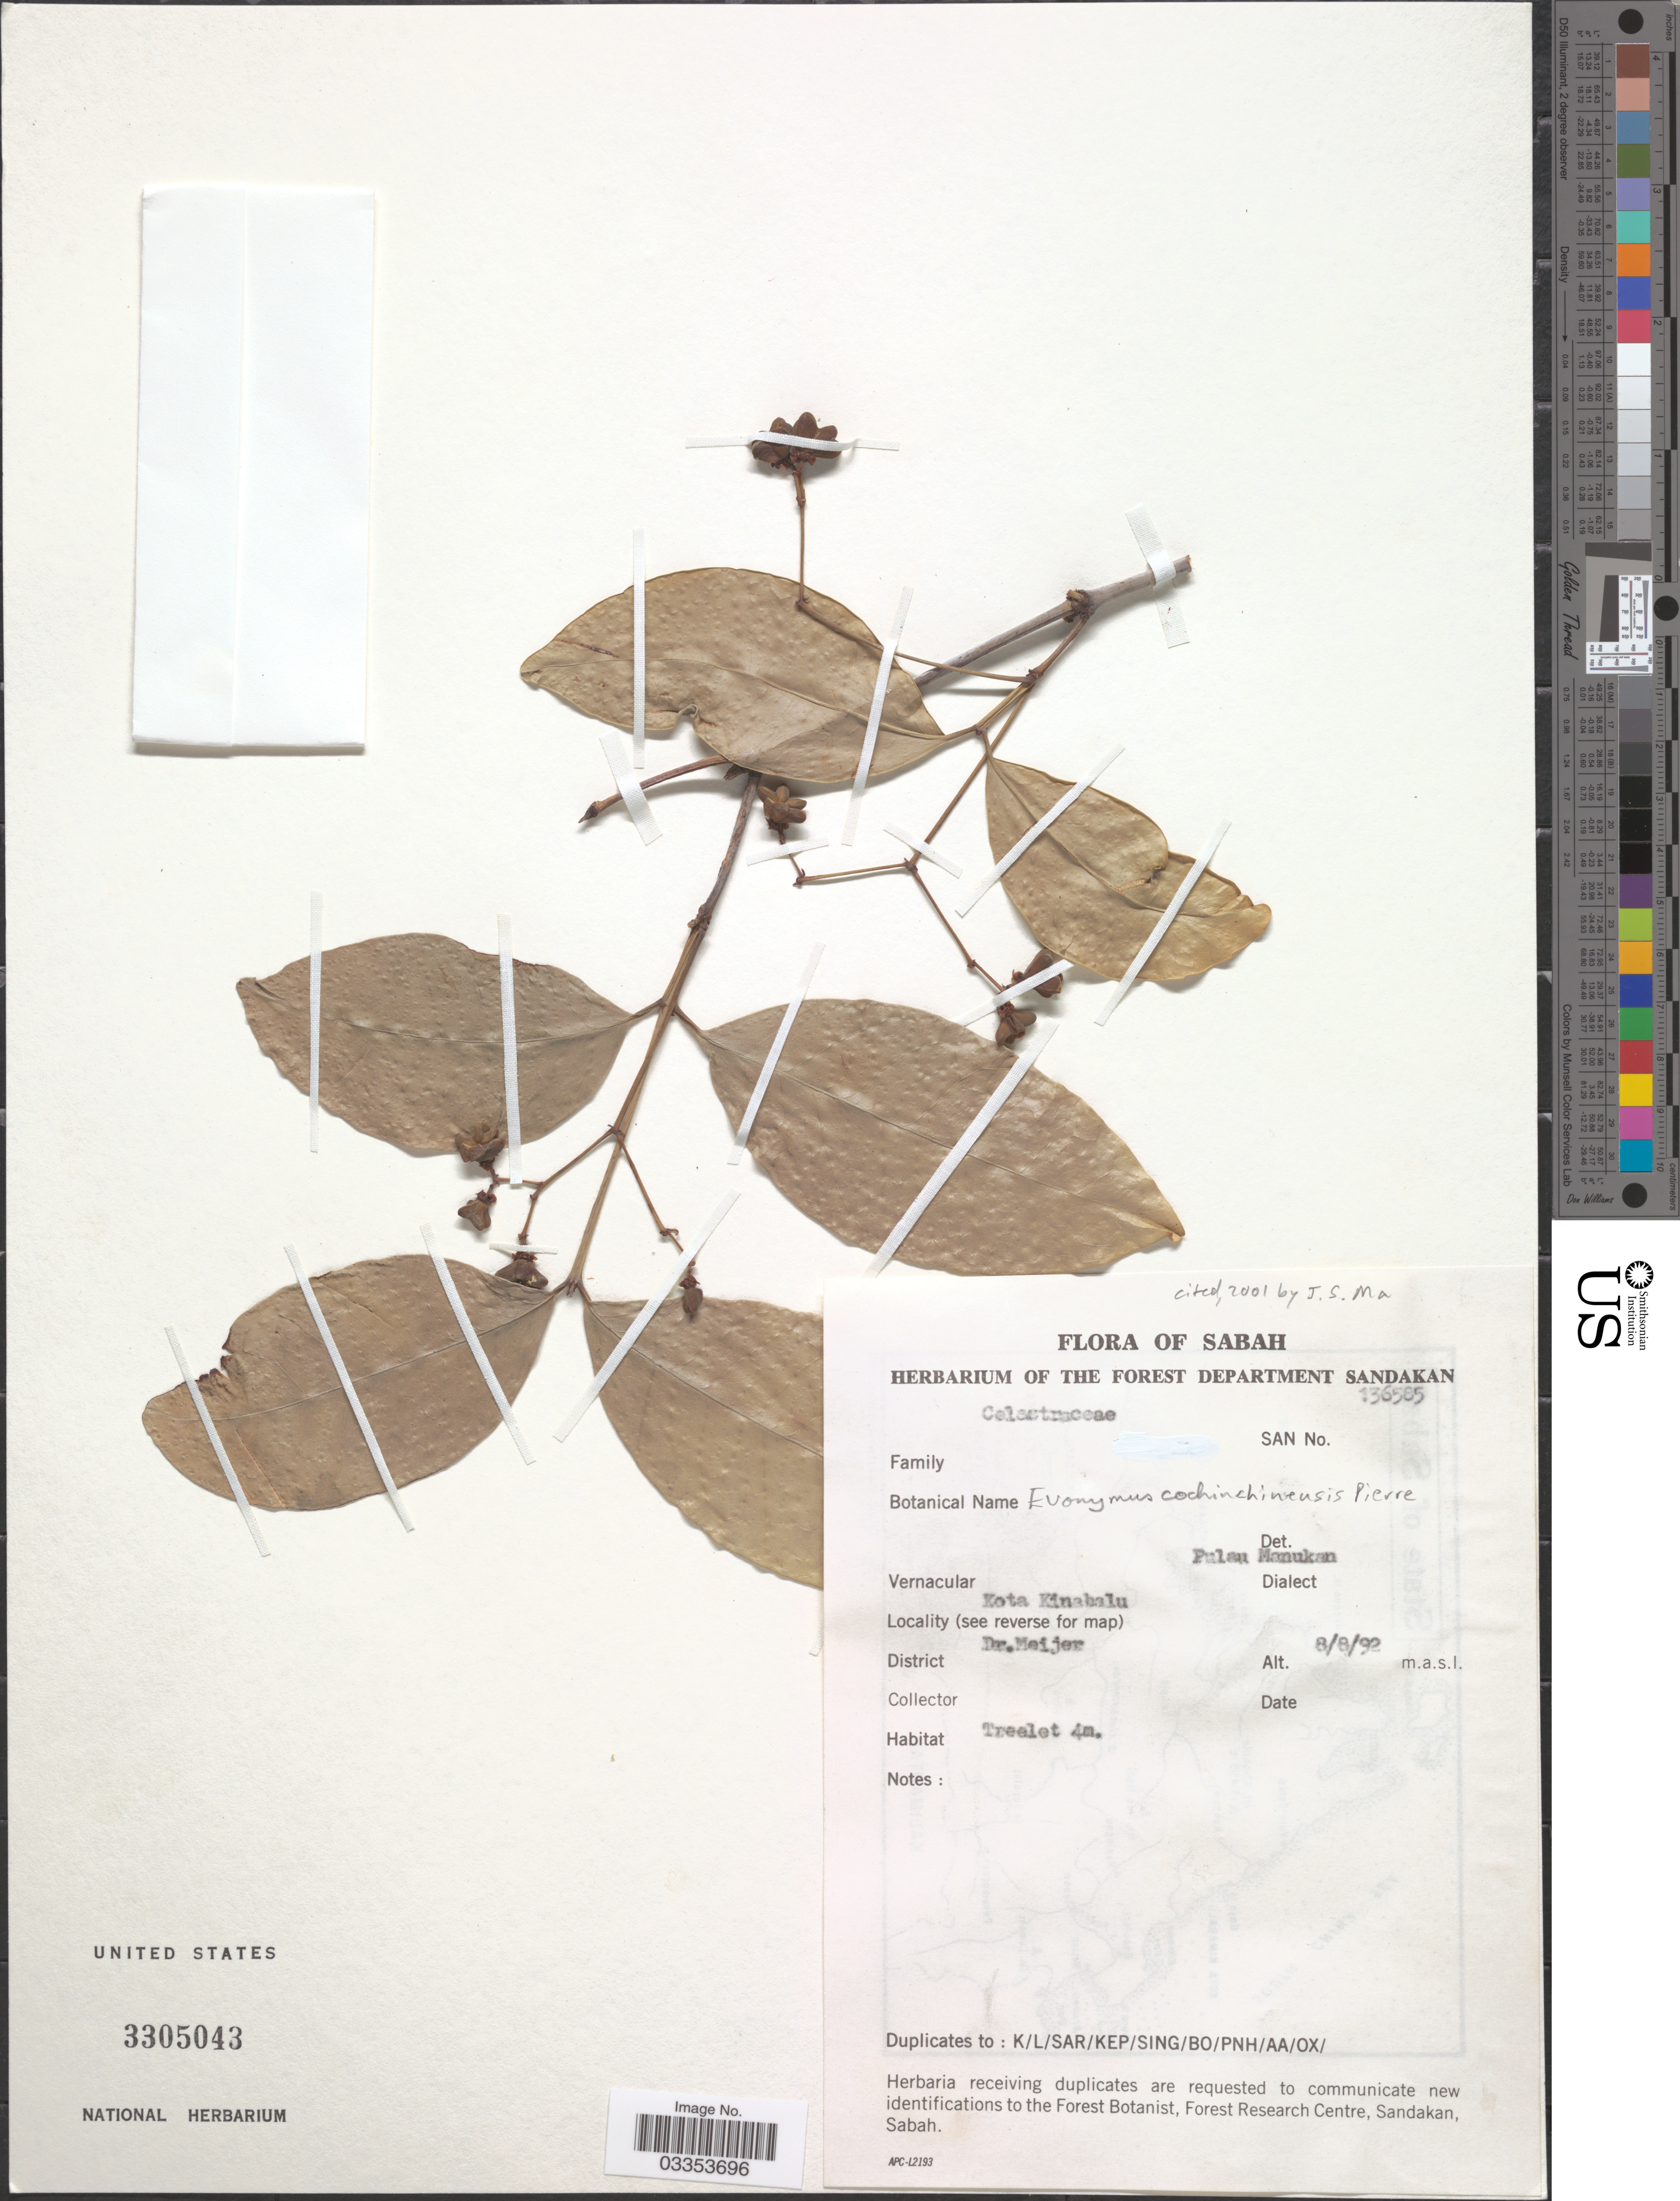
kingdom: Plantae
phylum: Tracheophyta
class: Magnoliopsida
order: Celastrales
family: Celastraceae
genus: Euonymus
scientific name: Euonymus cochinchinensis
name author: Pierre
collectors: -- Meijer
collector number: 136585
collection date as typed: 8/8/92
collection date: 1992-08-08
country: Malaysia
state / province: Sabah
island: Borneo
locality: Kota Kinabalu. Pulau Manukan.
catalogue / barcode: US 3305043